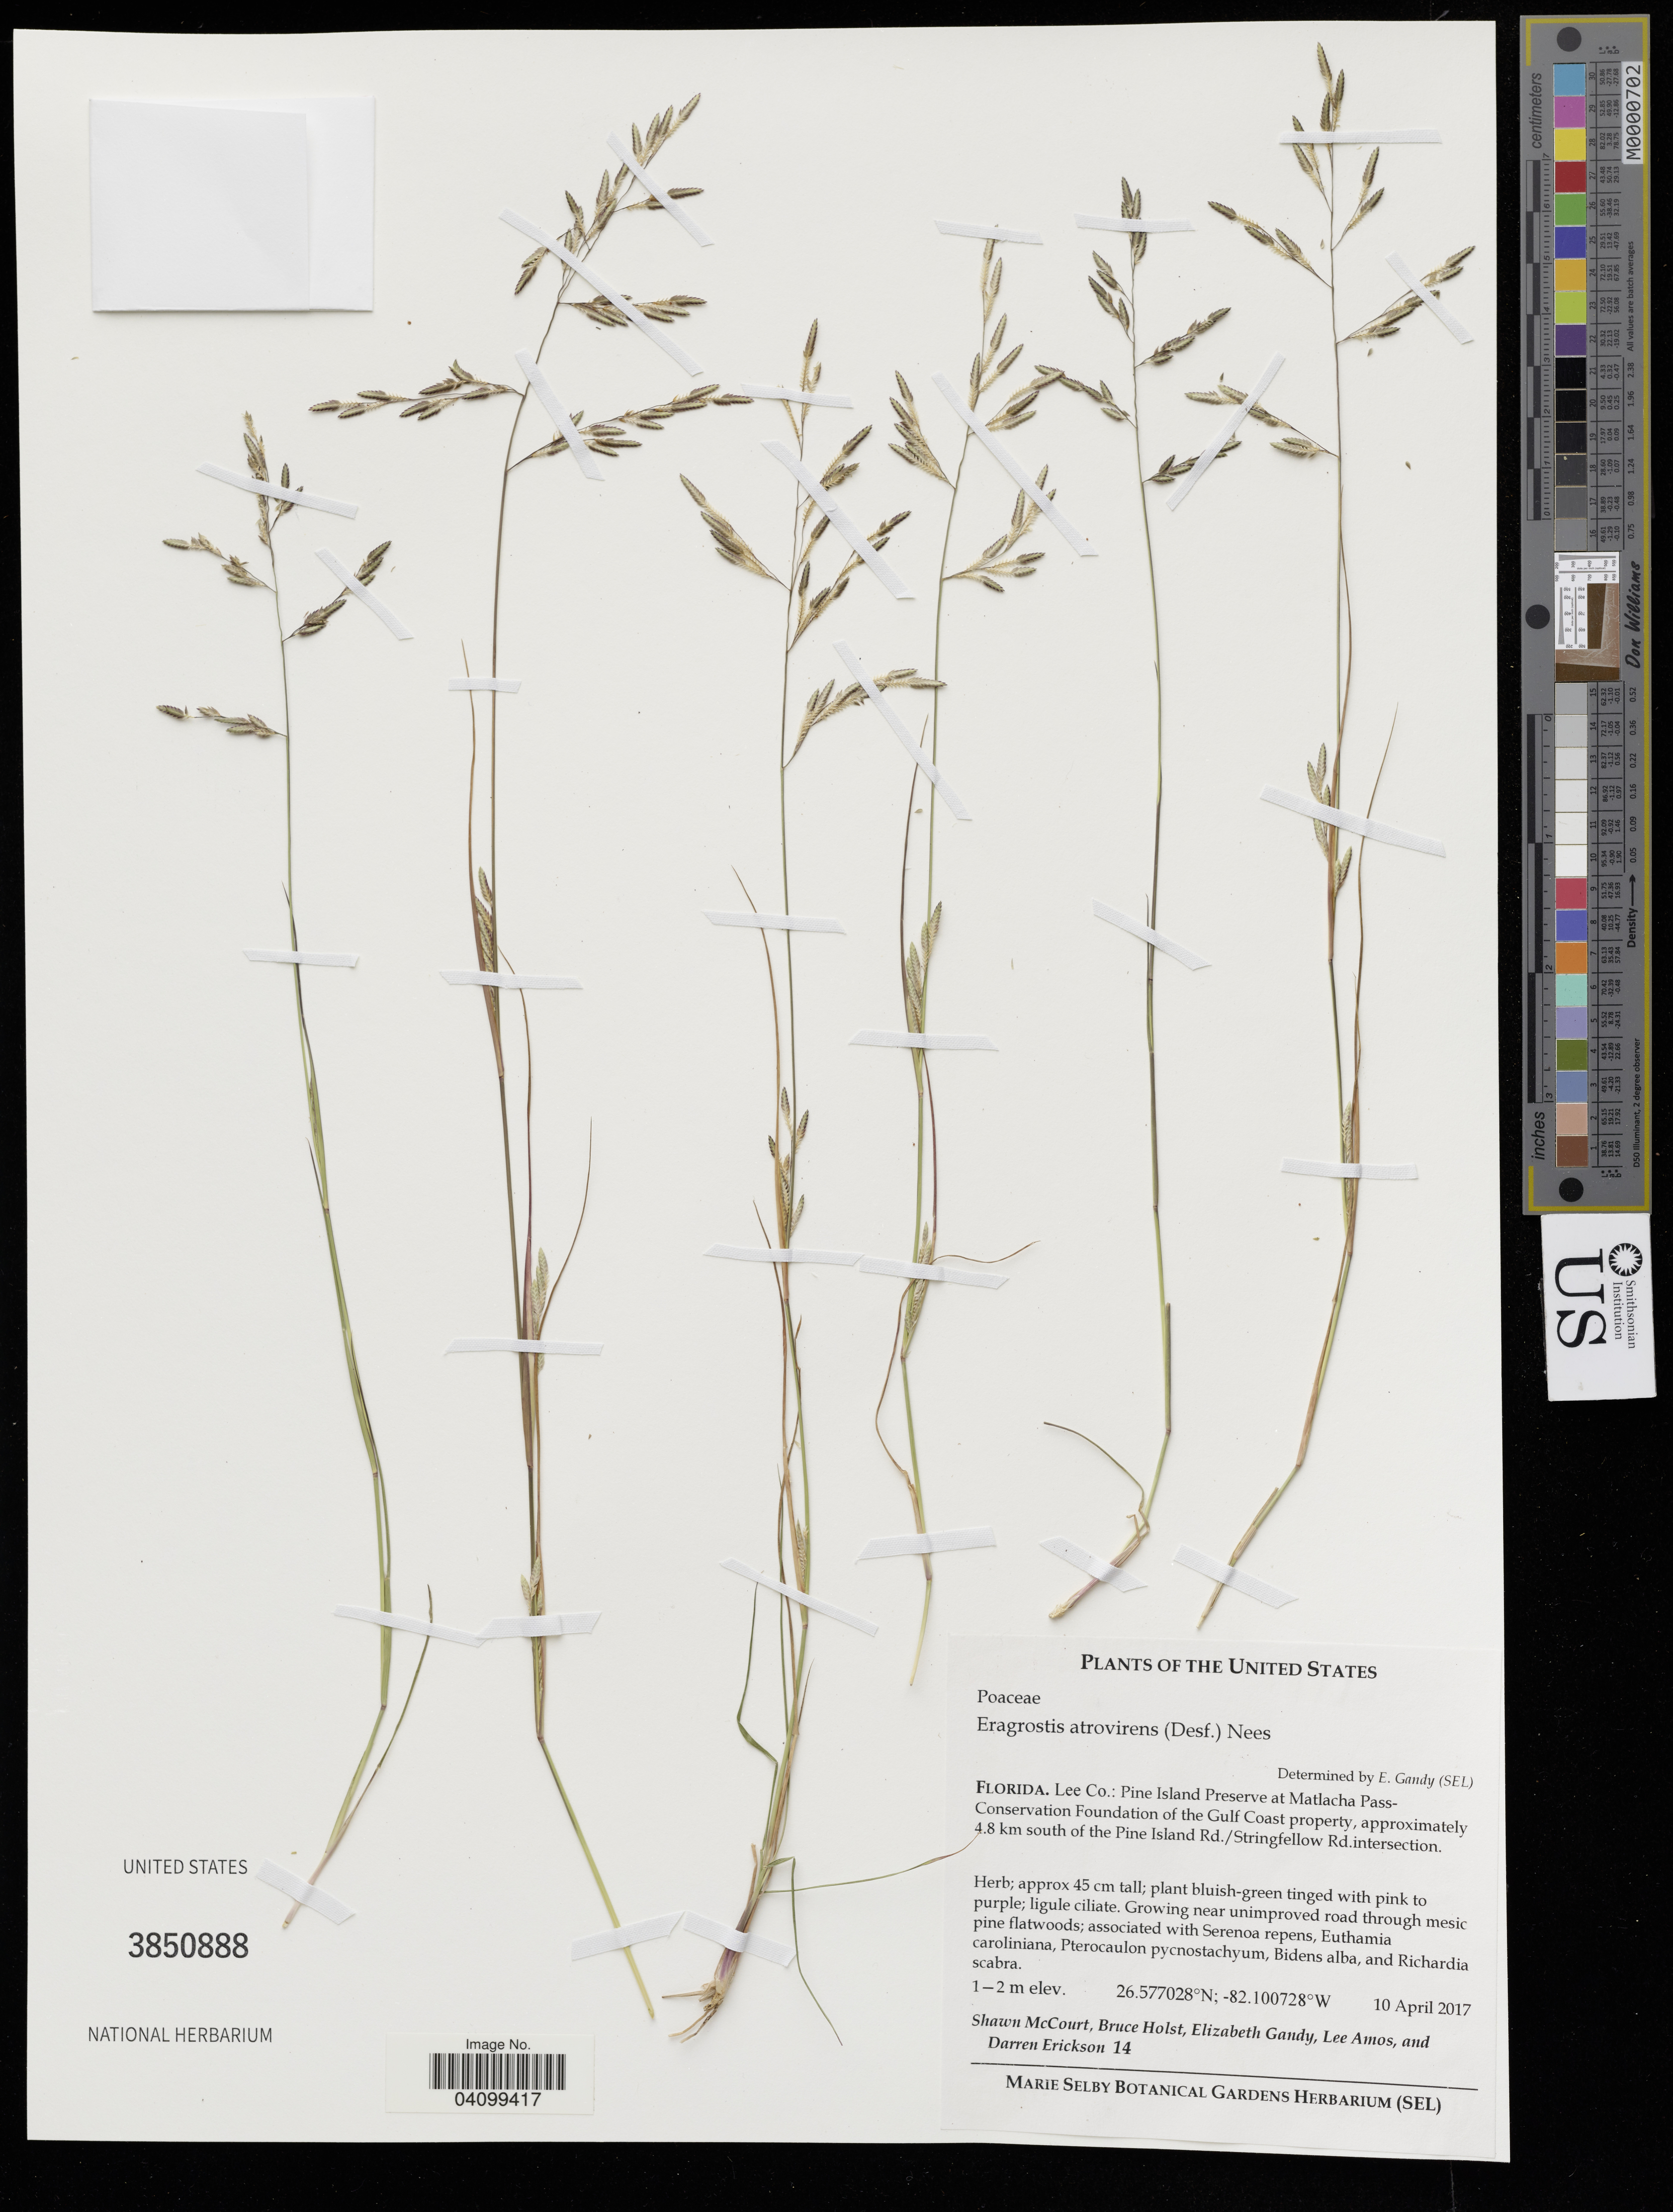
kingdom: Plantae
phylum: Tracheophyta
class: Liliopsida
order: Poales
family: Poaceae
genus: Eragrostis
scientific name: Eragrostis atrovirens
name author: (Desf.) Trin. ex Steud.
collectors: R. McCourt, B. Holst & L. Amos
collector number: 14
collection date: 2017-04-10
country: United States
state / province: Florida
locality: Lee Co.: Pine Island Preserve at Matlacha Pass- Conservation Foundation of the Gulf Coast property, approximately 4.8 km south of the Pine Island Rd./Stringfellow Rd. intersection.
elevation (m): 1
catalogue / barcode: US 3850888